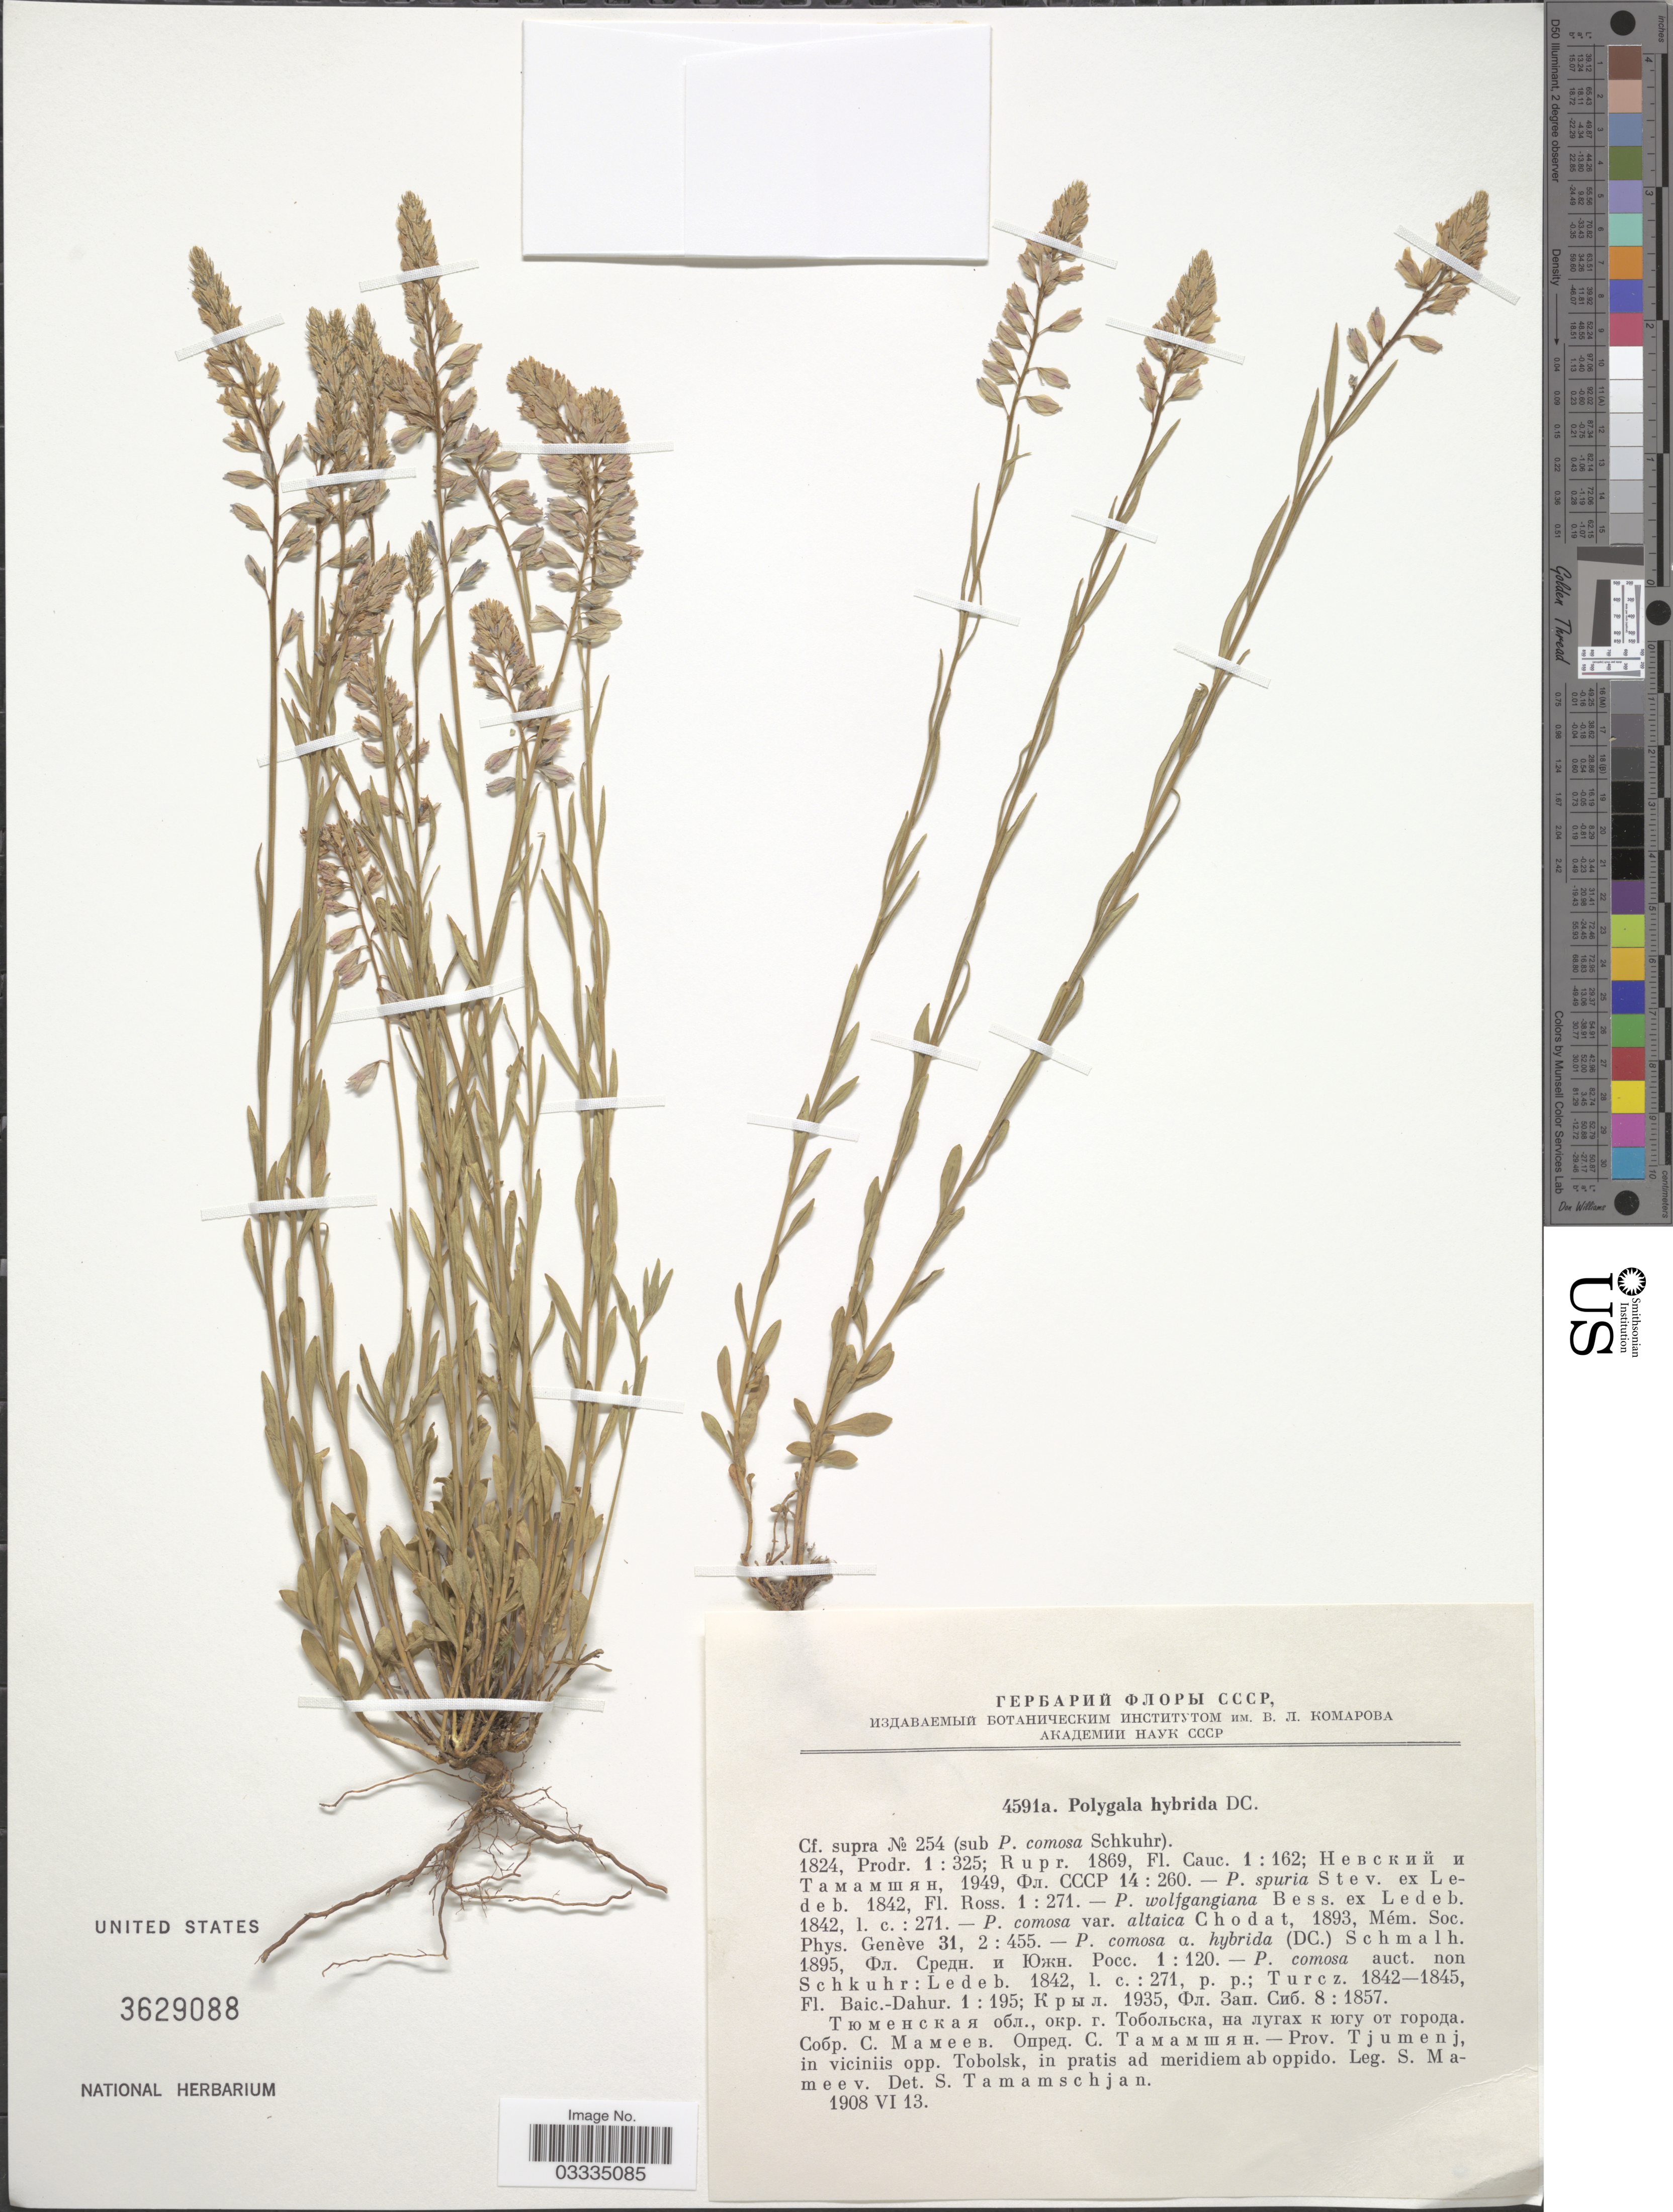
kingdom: Plantae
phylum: Tracheophyta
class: Magnoliopsida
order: Fabales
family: Polygalaceae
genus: Polygala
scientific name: Polygala hybrida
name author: DC.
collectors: S. Mameev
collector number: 4591a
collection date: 1908-06-13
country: Russian Federation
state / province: Tyumen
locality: X. Prov. Tjumenj, in viciniis opp. Tobolsk, in pratis ad meridiem ab oppido.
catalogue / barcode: US 3629088